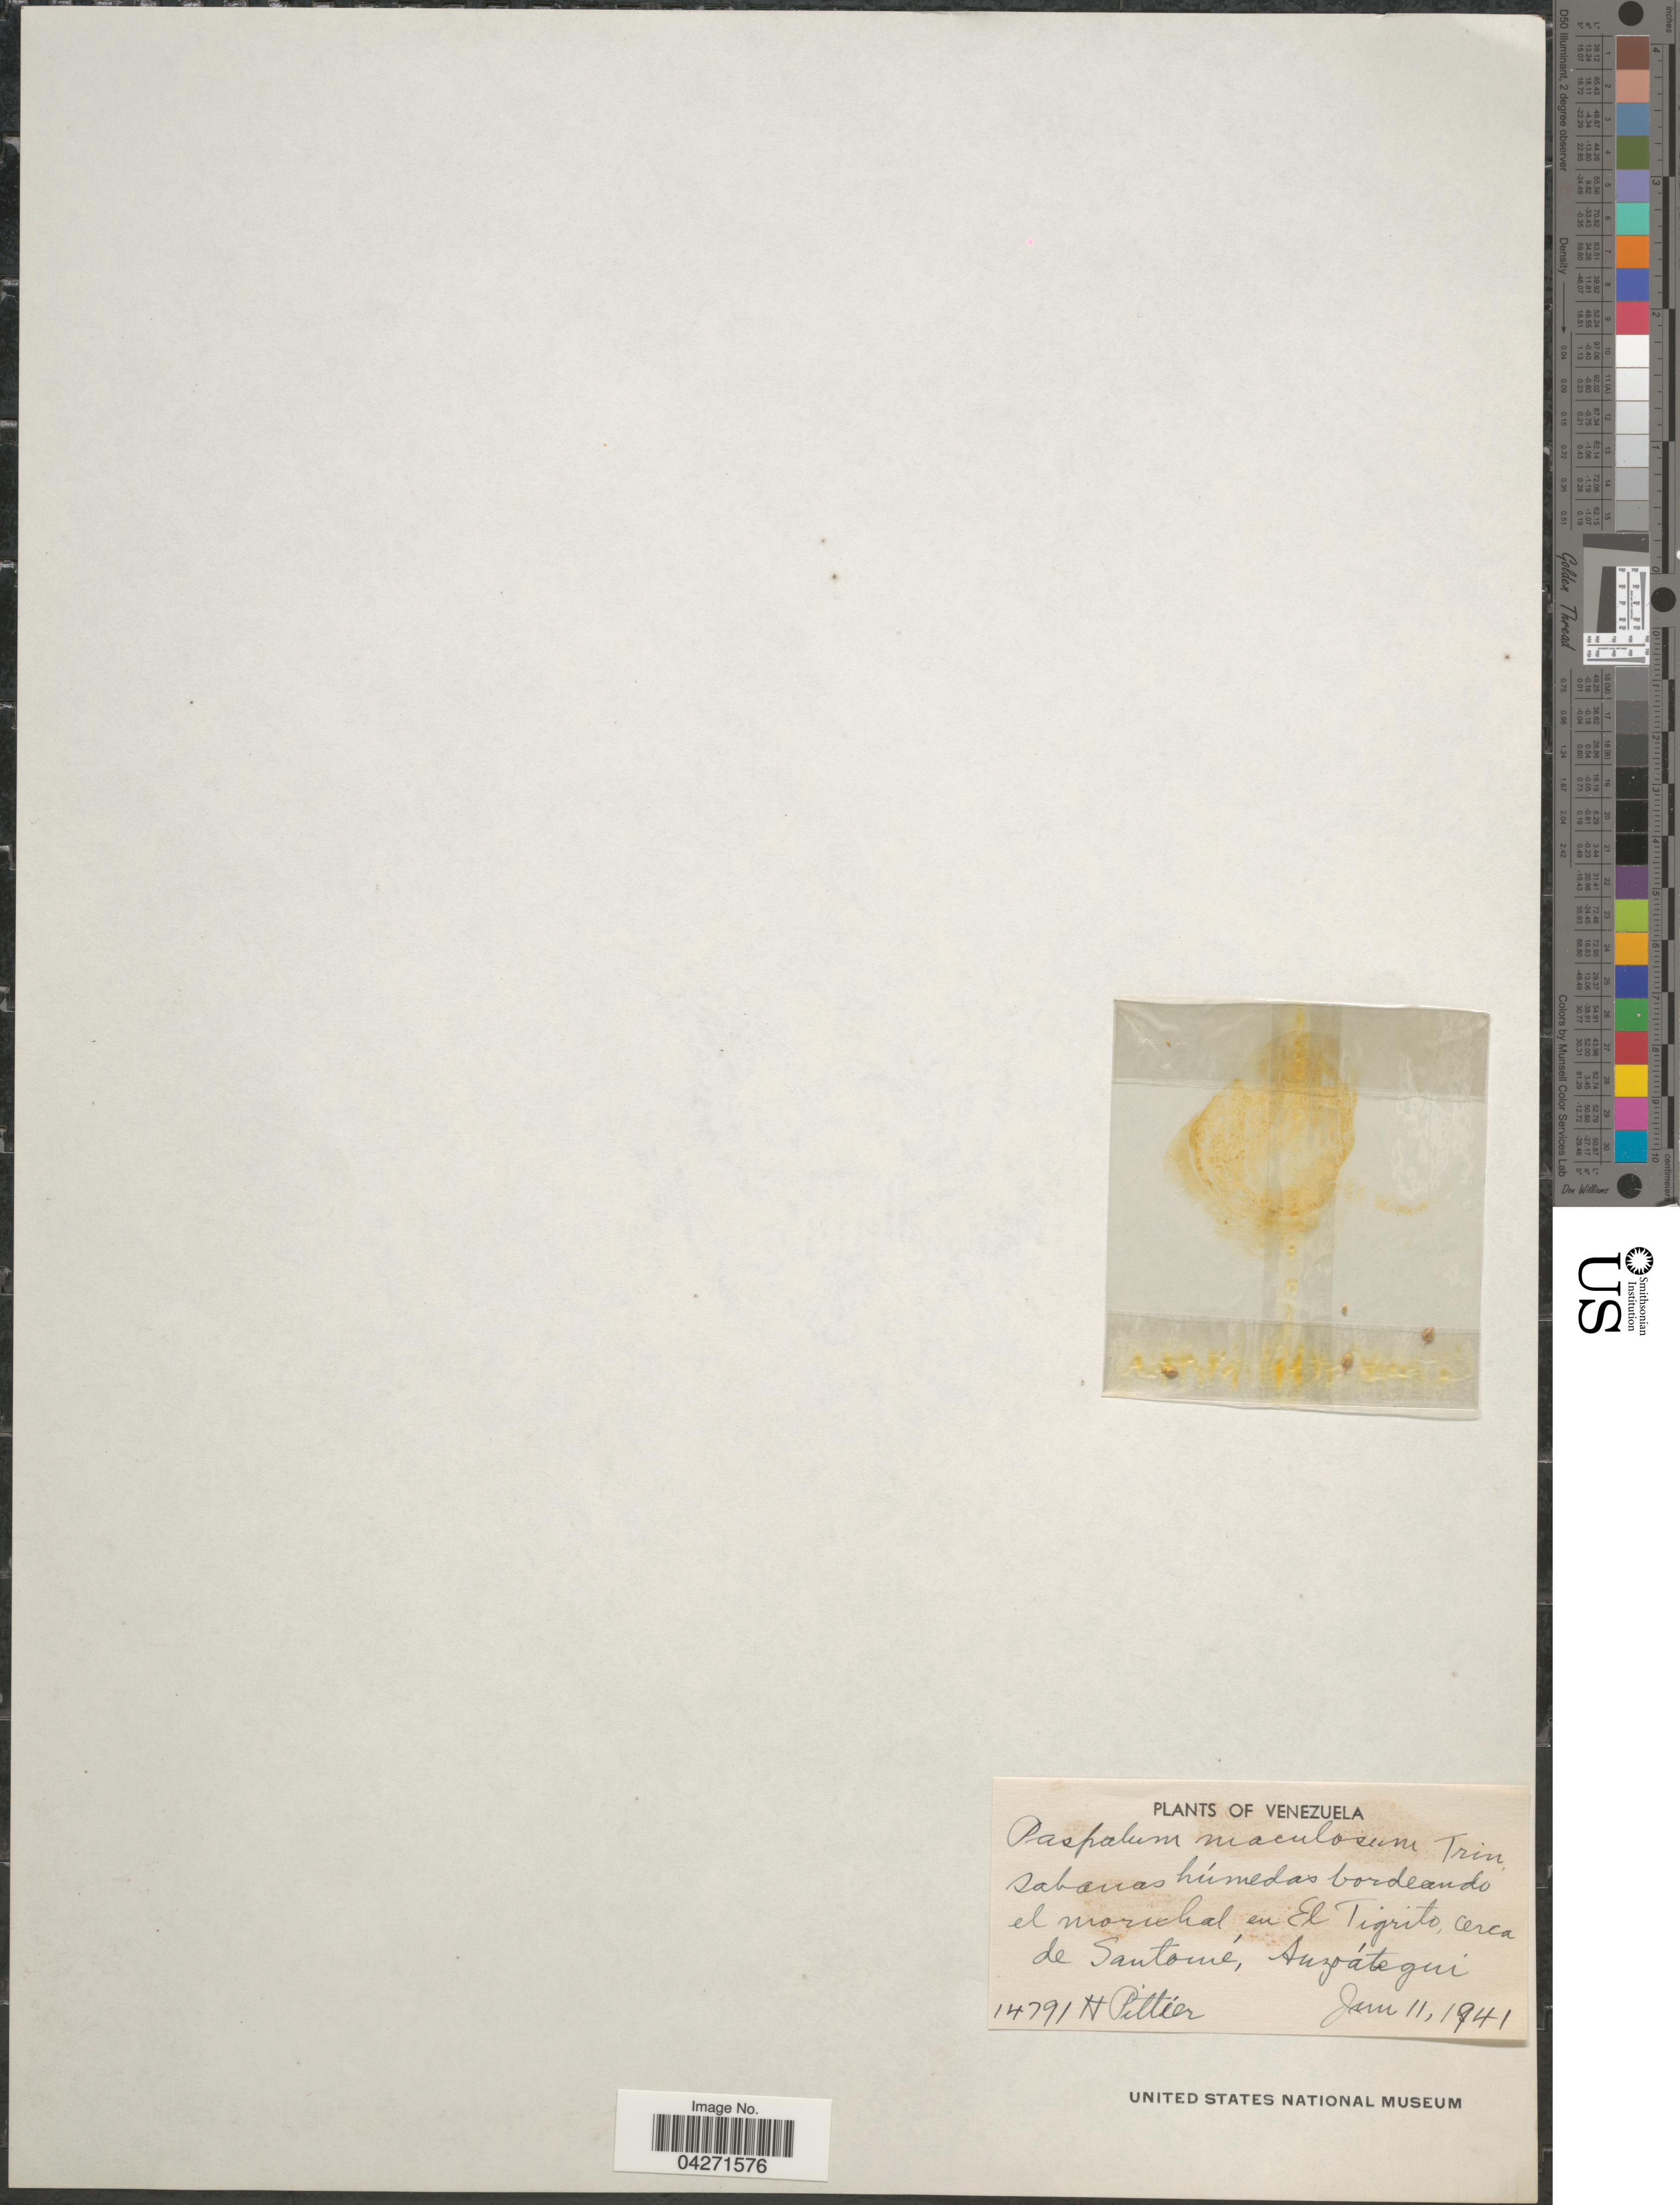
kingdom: Plantae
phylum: Tracheophyta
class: Liliopsida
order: Poales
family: Poaceae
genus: Paspalum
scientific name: Paspalum maculosum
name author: Trin.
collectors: H. F. Pittier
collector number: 14791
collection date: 1941-06-11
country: Venezuela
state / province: Anzoategui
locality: Sabanas húmedos bordeando el morichal, en El Tigrito, cerca de Santomé.